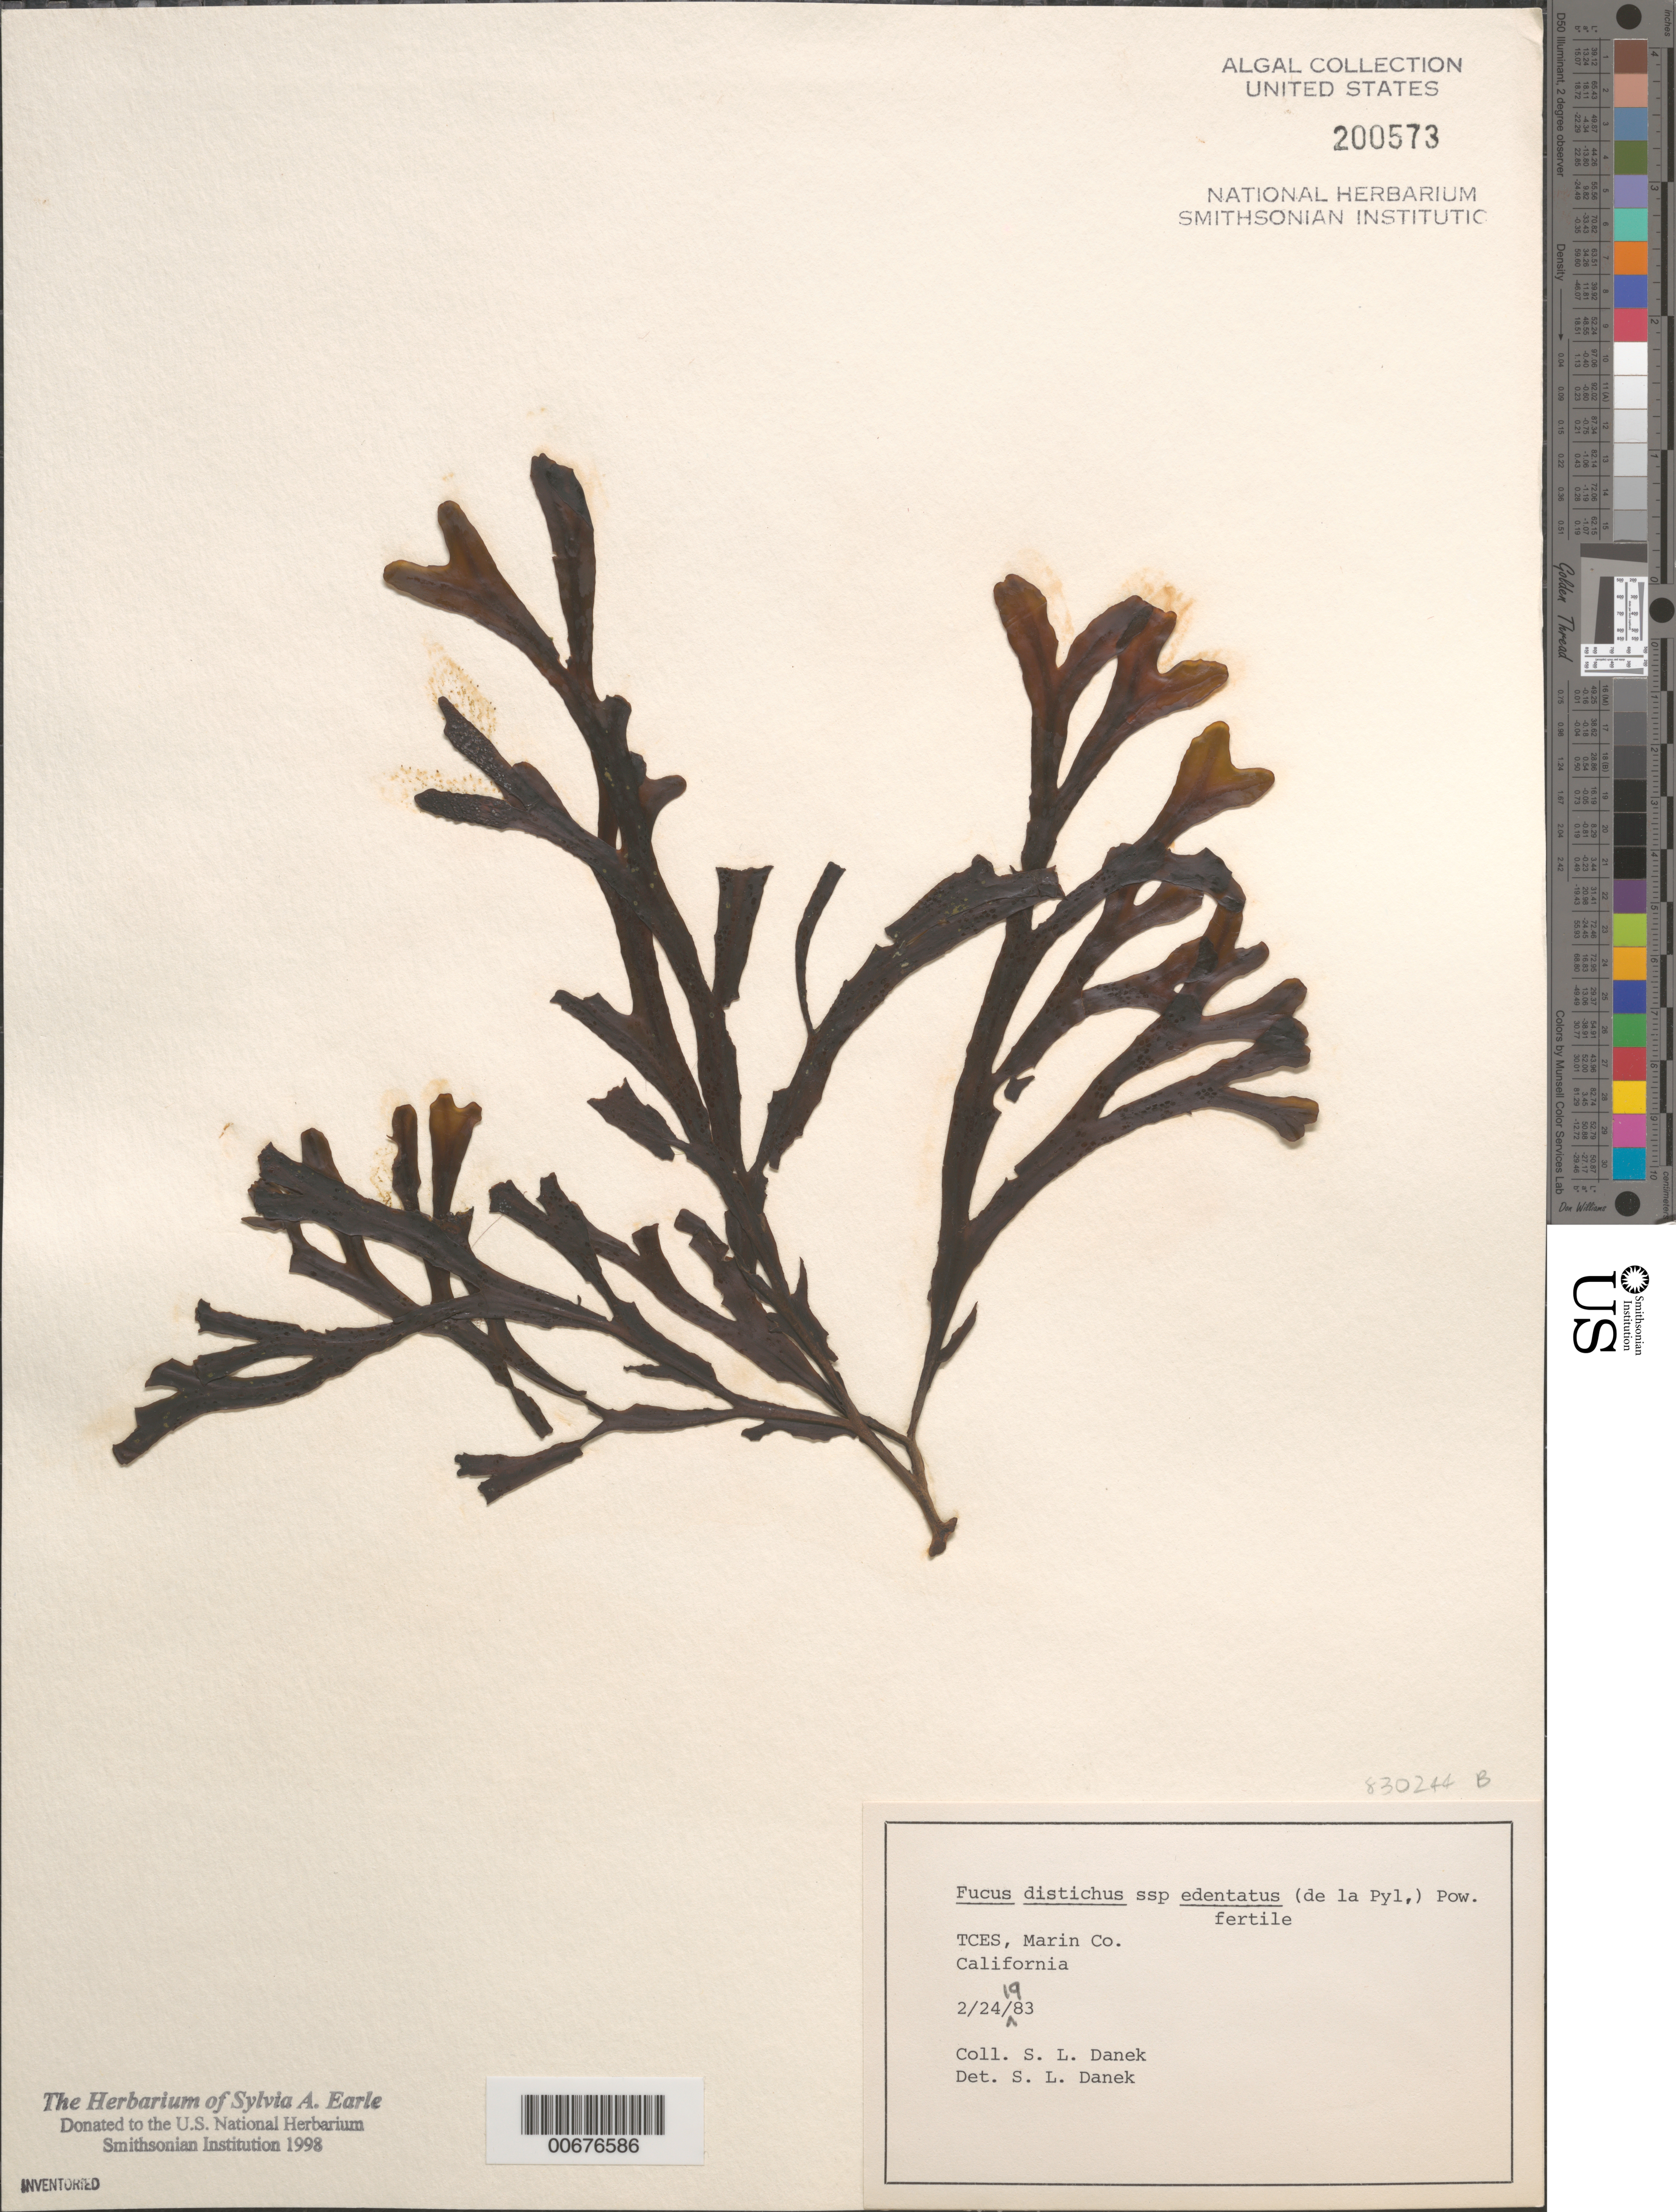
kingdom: Chromista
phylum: Ochrophyta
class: Phaeophyceae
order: Fucales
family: Fucaceae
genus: Fucus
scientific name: Fucus distichus subsp. edentatus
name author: (Bach. Pyl.) H.T. Powell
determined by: Danek, S. L.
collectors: S. Danek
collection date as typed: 24 Feb 1983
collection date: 1983-02-24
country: United States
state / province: California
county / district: Marin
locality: TCES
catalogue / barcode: US 200573